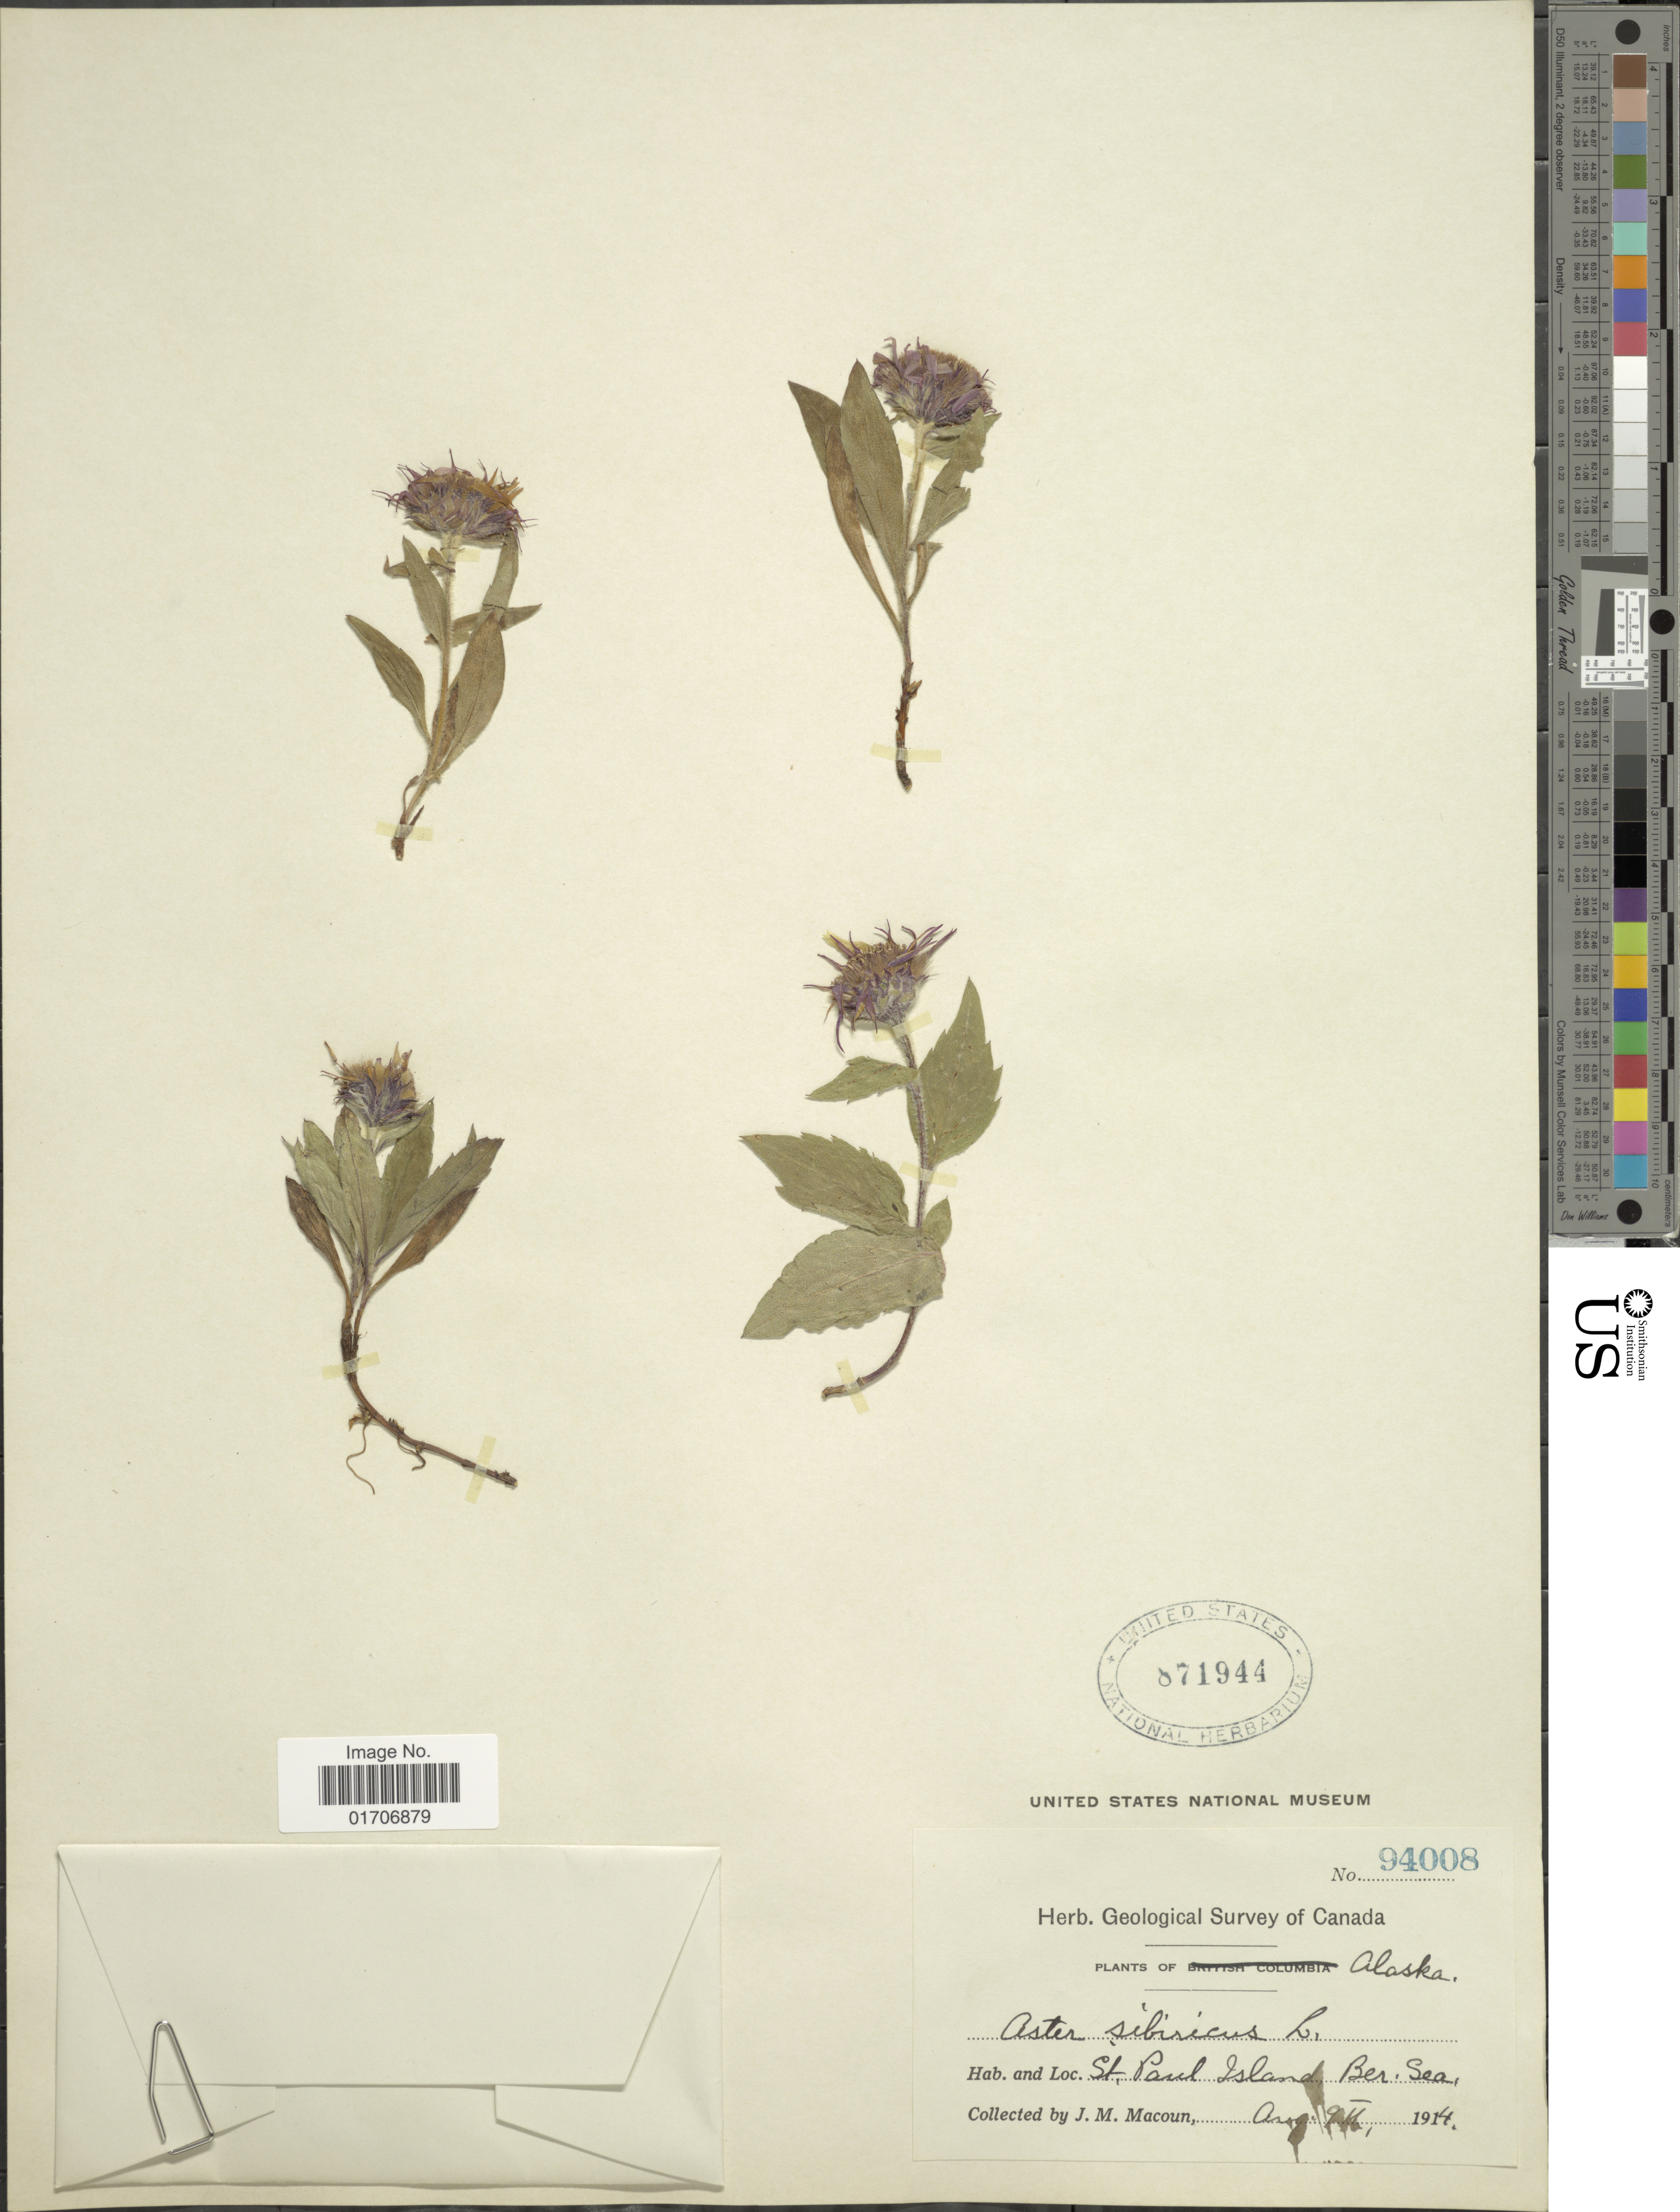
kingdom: Plantae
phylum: Tracheophyta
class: Magnoliopsida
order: Asterales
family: Asteraceae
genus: Eurybia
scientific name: Eurybia sibirica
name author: (L.) G.L. Nesom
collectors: J. M. Macoun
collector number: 94008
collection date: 1914-08-08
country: United States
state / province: Alaska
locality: St. Paul Island, Ber. Sea.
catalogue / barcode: US 871944